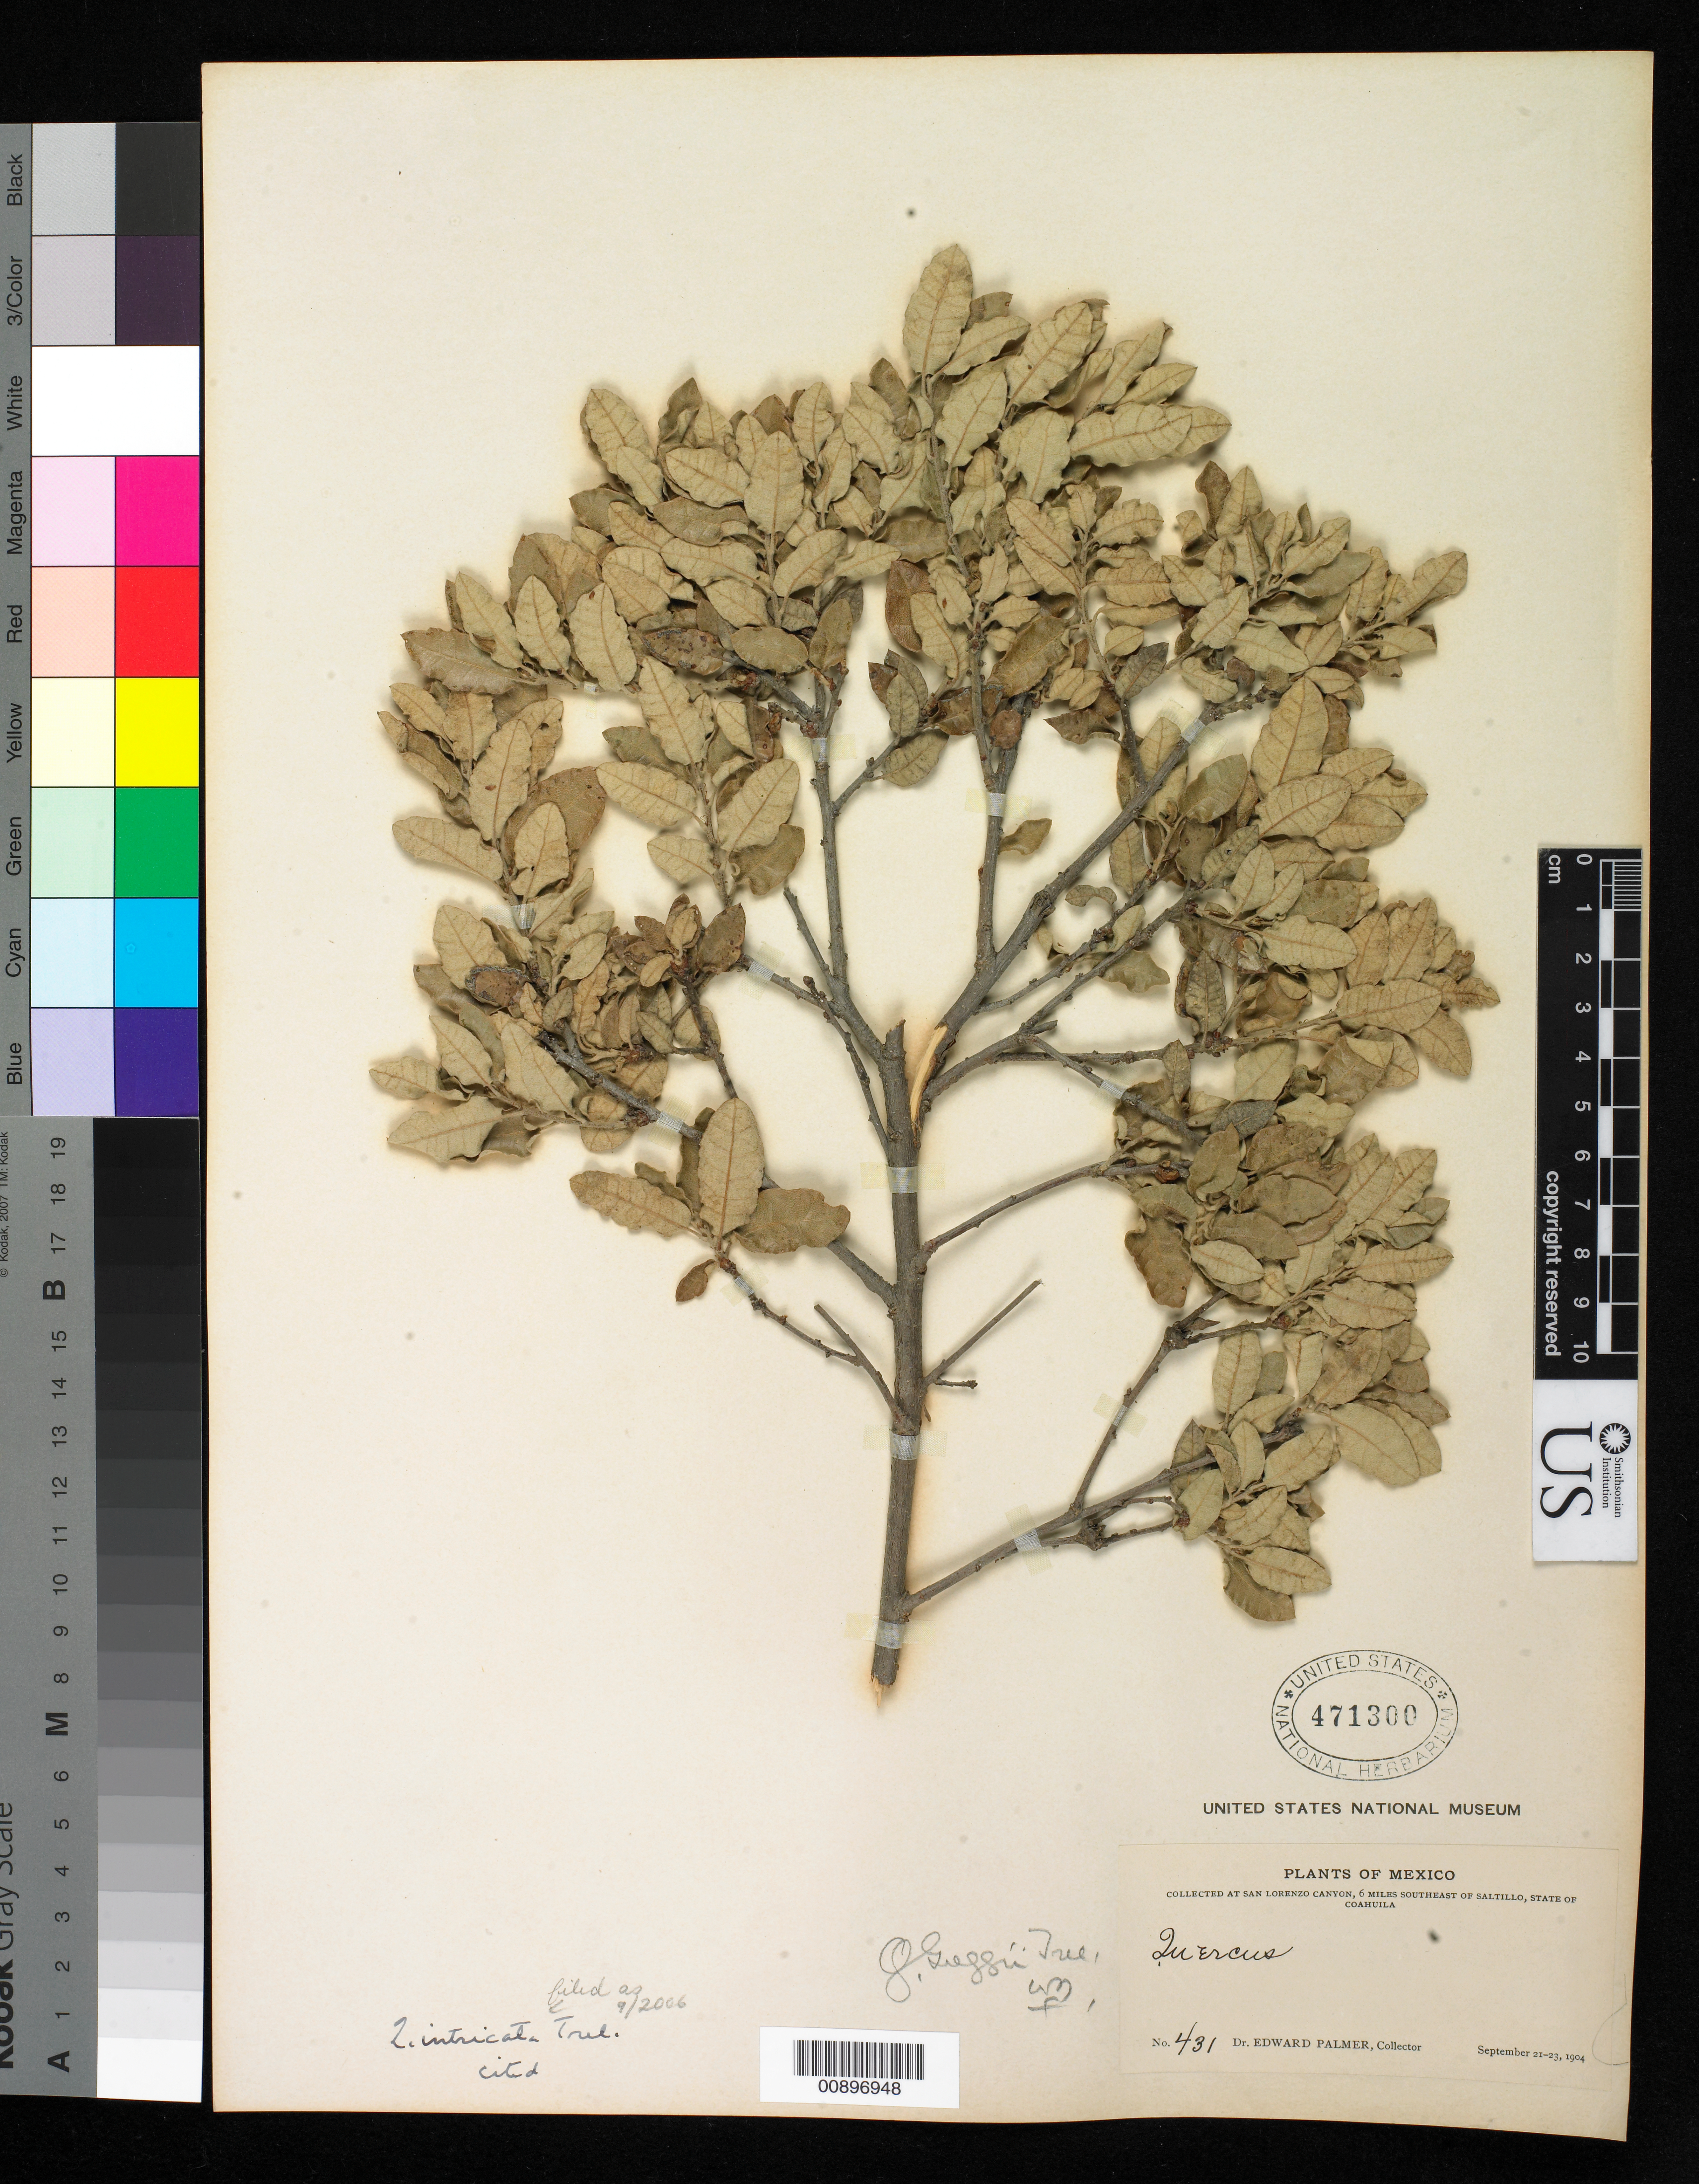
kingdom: Plantae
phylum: Tracheophyta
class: Magnoliopsida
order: Fagales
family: Fagaceae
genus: Quercus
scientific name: Quercus intricata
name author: Trel.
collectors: E. Palmer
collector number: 431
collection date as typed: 21 Sep 1904 to 23 Sep 1904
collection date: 1904-09-21/1904-09-23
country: Mexico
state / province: Coahuila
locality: San Lorenzo Canyon, 6 miles southeast of Saltillo, Coahuila.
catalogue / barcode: US 471300